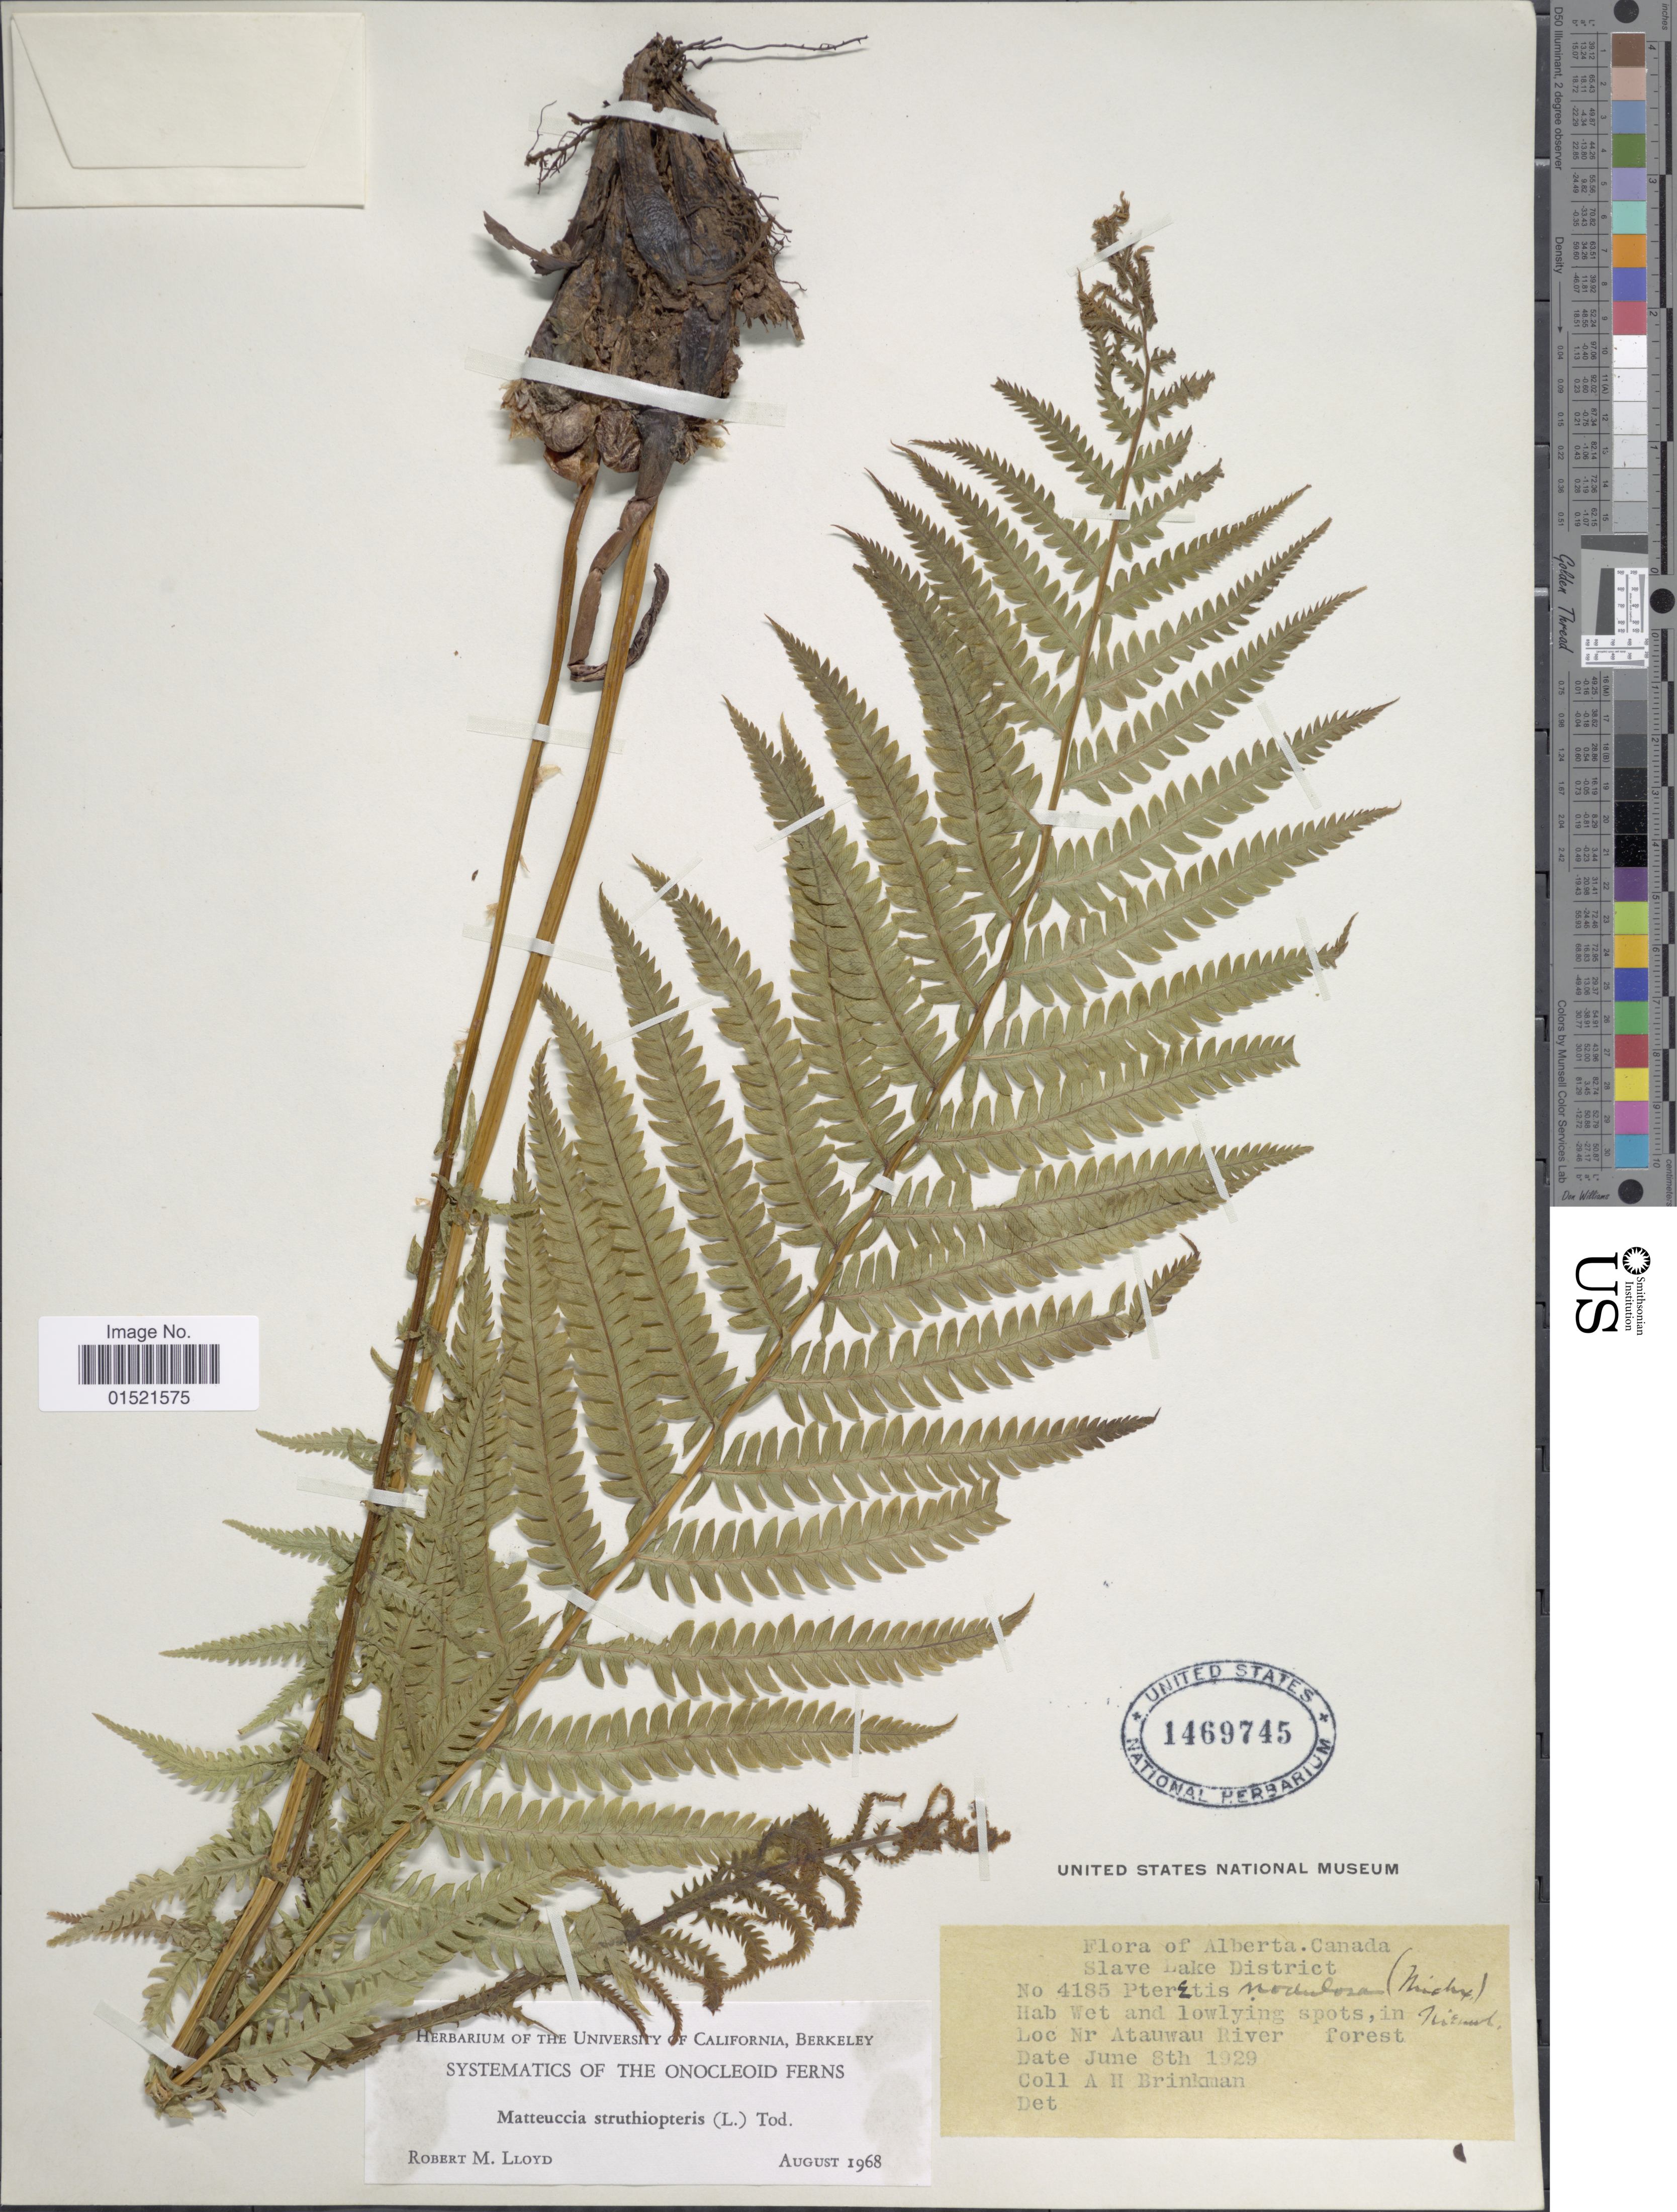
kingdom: Plantae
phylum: Tracheophyta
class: Polypodiopsida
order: Polypodiales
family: Onocleaceae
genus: Matteuccia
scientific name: Matteuccia struthiopteris var. pensylvanica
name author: (Willd.) C.V. Morton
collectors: A. Brinkman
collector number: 4085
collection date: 1929-06-08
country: Canada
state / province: Alberta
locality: Slave Lake District, Nr Atauwau River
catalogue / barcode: US 1469745